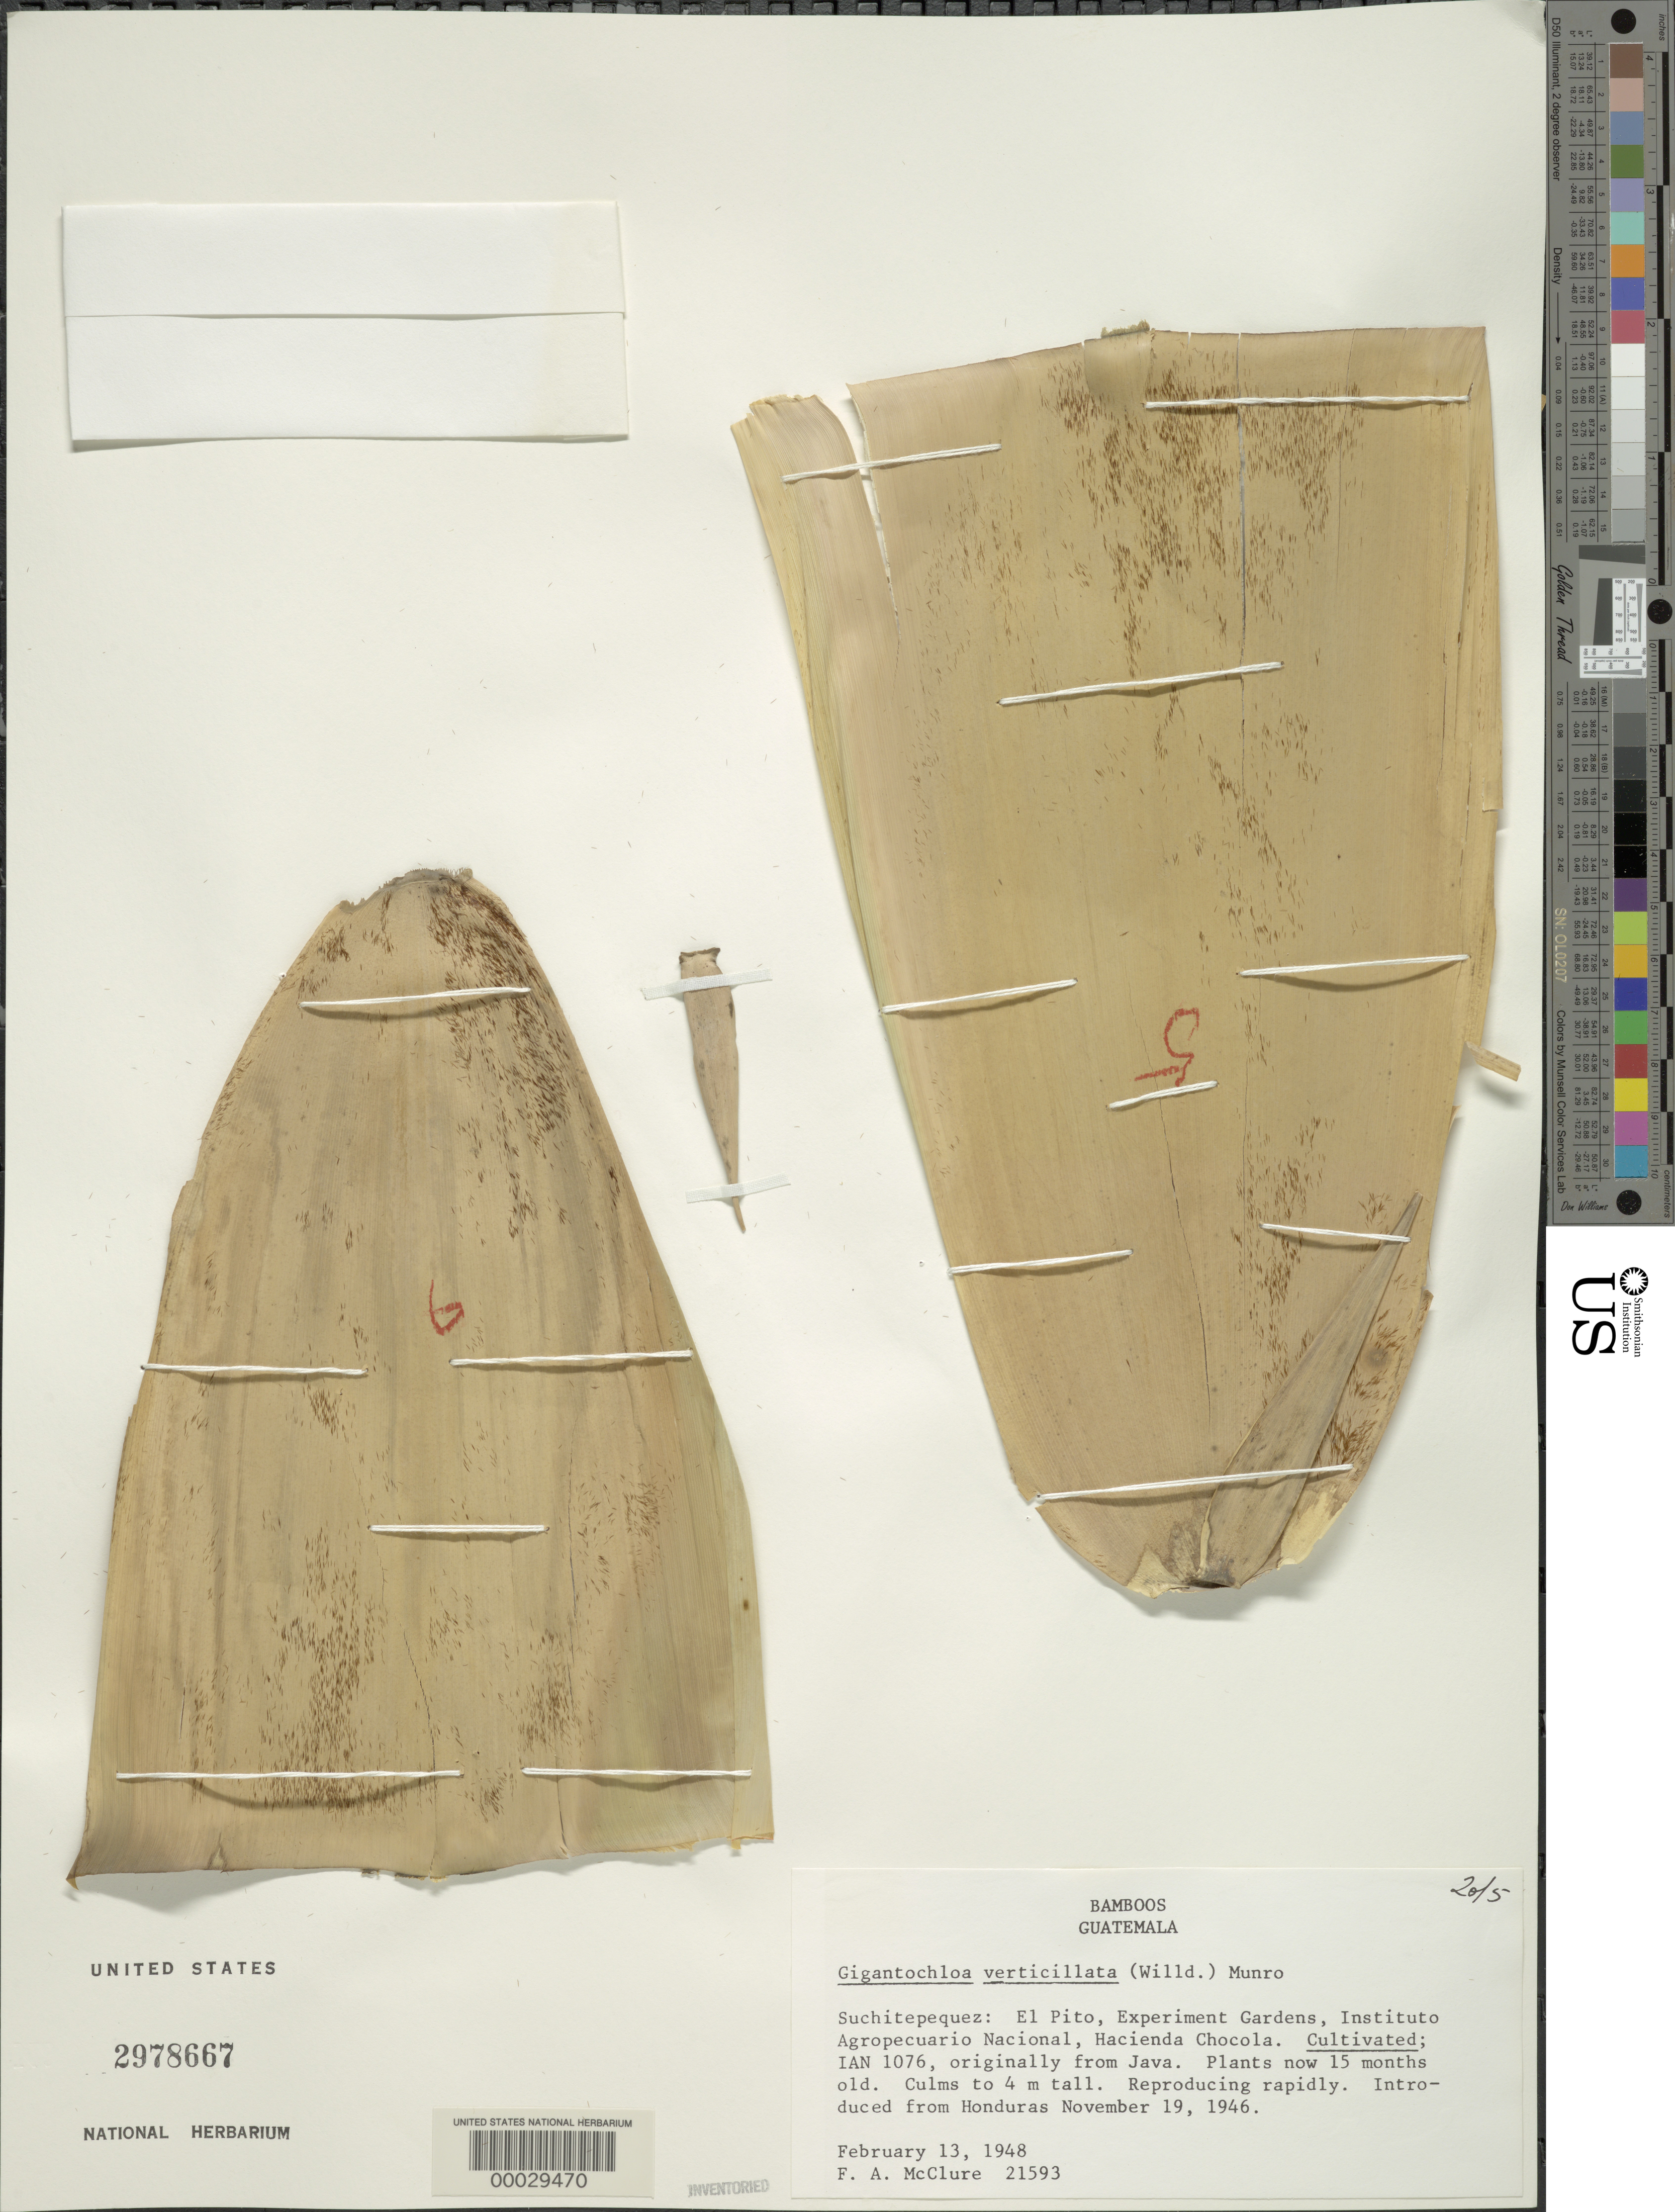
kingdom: Plantae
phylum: Tracheophyta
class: Liliopsida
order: Poales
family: Poaceae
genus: Gigantochloa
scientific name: Gigantochloa verticillata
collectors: F. A. McClure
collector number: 21593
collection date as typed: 13 Feb 1948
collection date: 1948-02-13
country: Guatemala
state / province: Suchitepéquez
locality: El Pito, Exp. Gardens, Instituto Agropecuario Nacional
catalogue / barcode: US 2978667